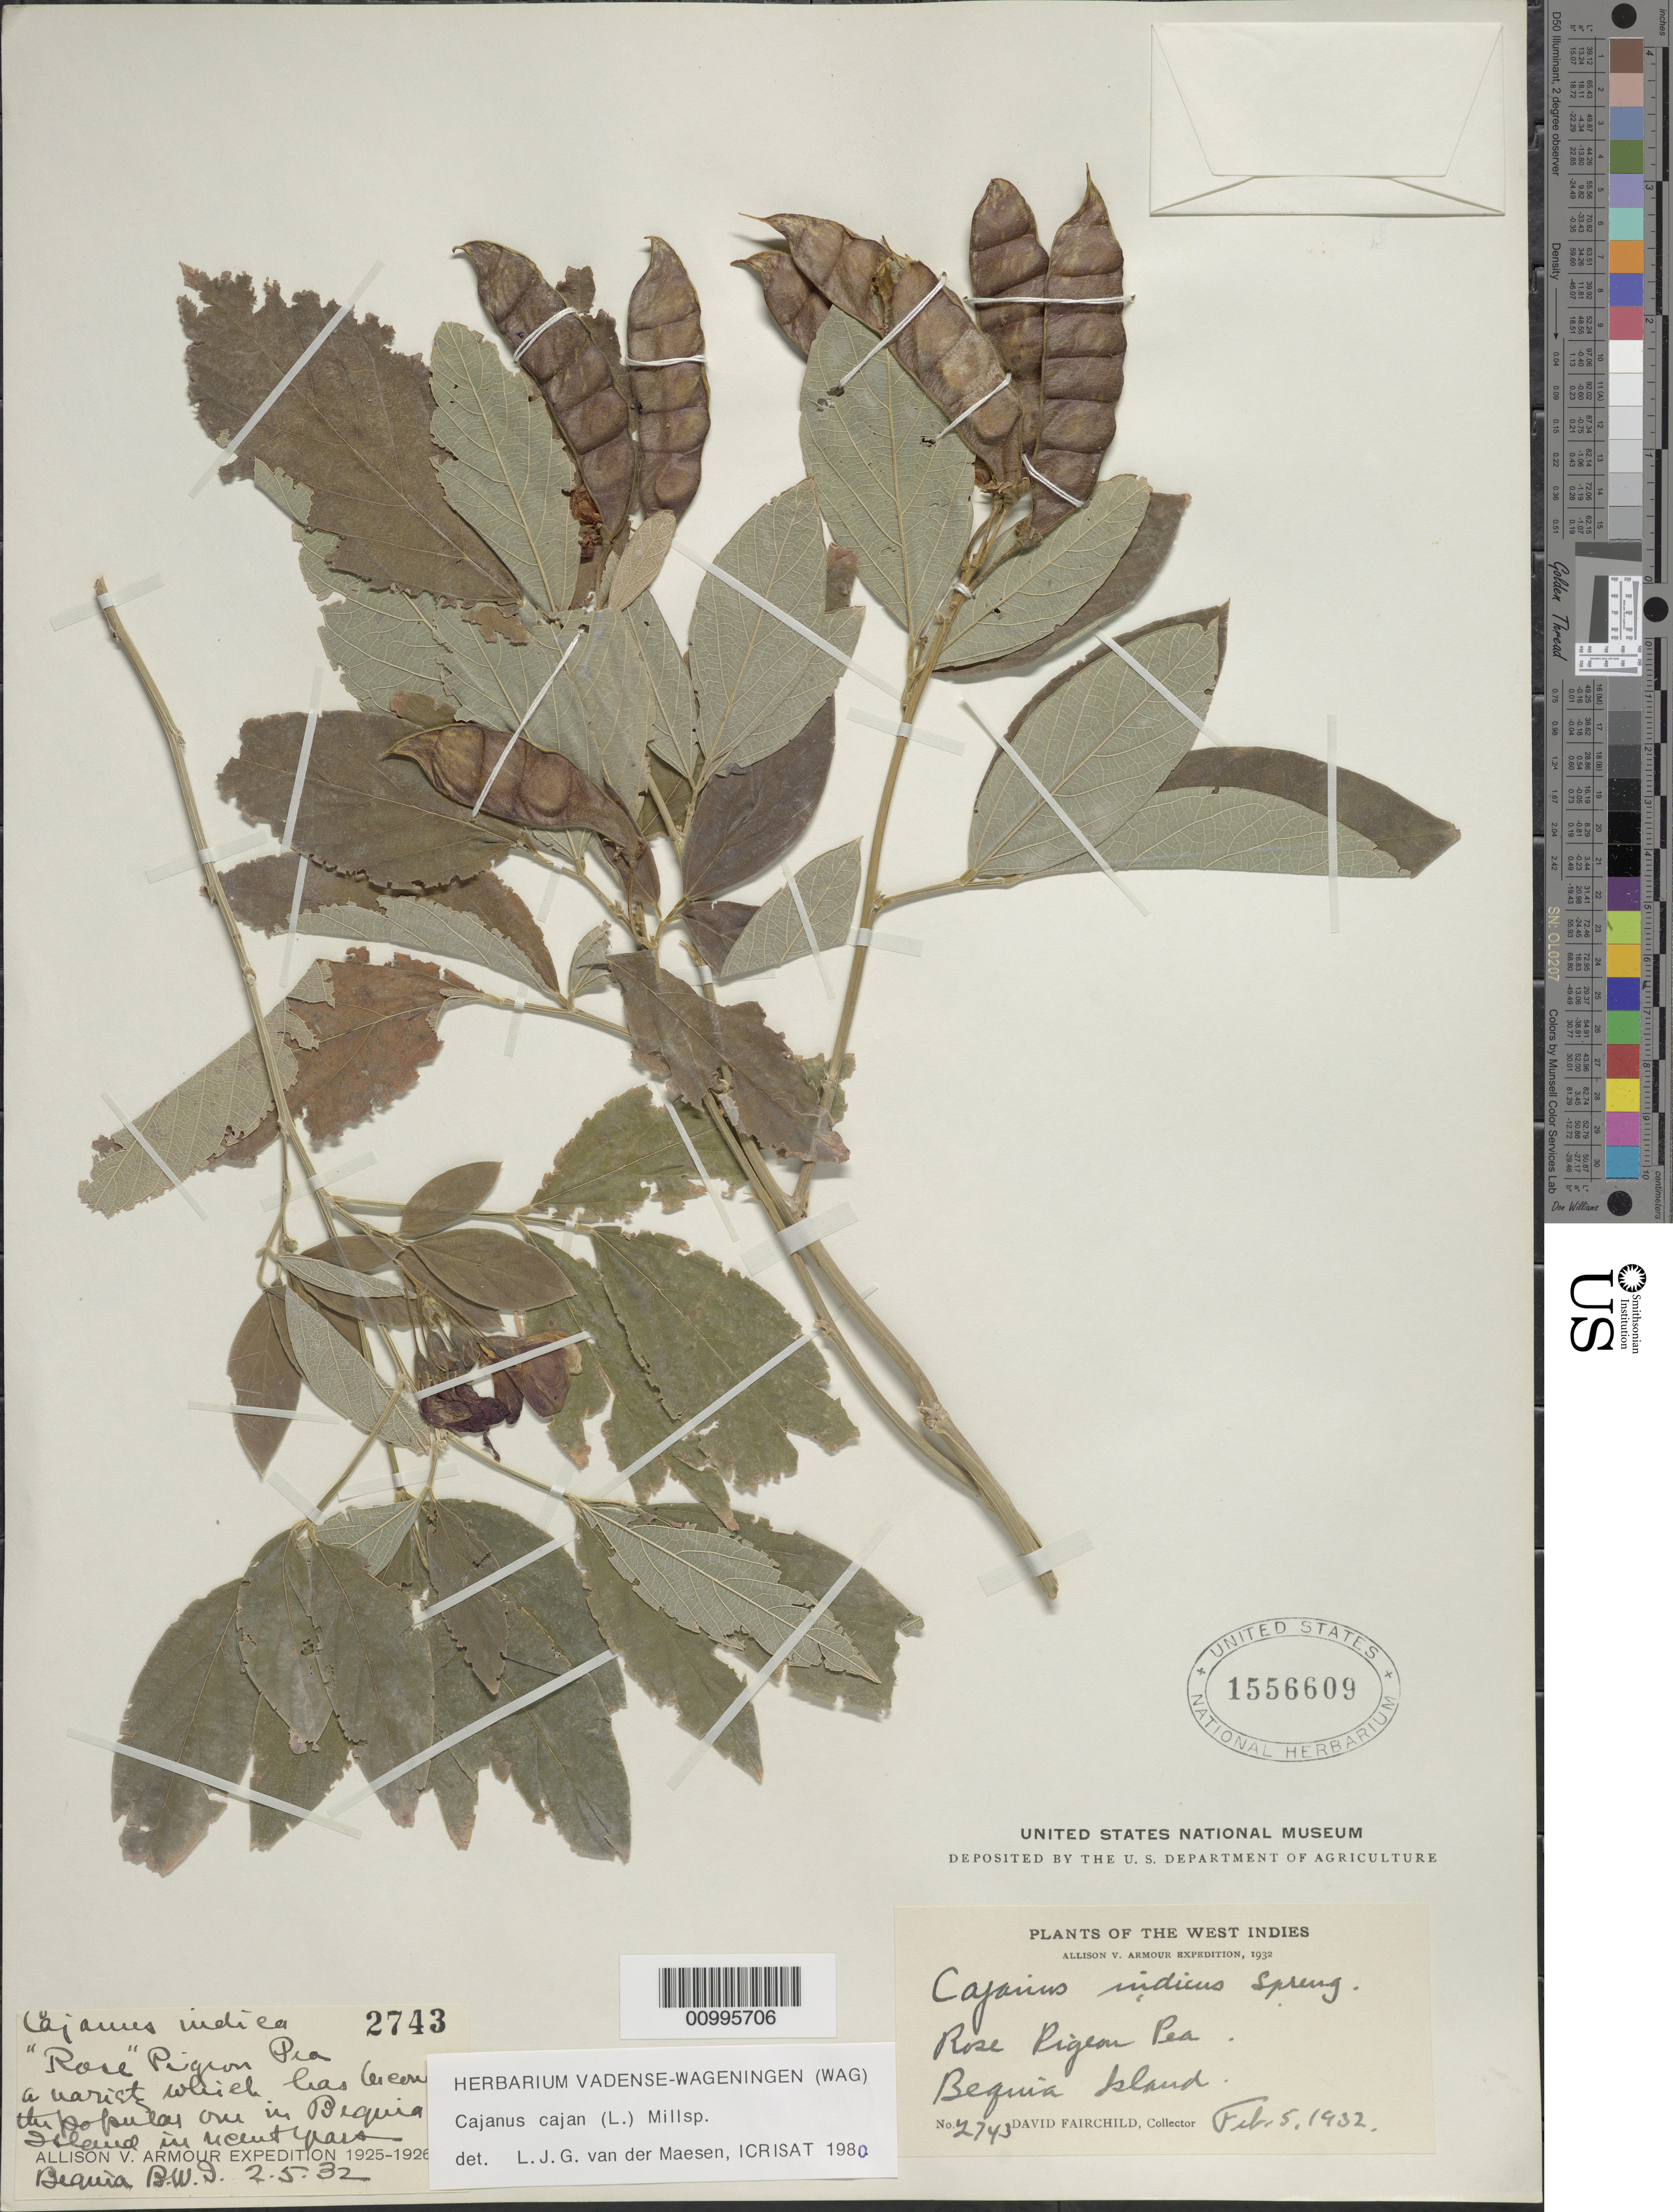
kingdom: Plantae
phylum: Tracheophyta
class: Magnoliopsida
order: Fabales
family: Fabaceae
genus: Cajanus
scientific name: Cajanus cajan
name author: (L.) Huth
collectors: D. Fairchild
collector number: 2743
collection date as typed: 05 Feb 1932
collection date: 1932-02-05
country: St. Vincent - Grenadines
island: Becquia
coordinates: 0 N, 0 E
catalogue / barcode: US 1556609